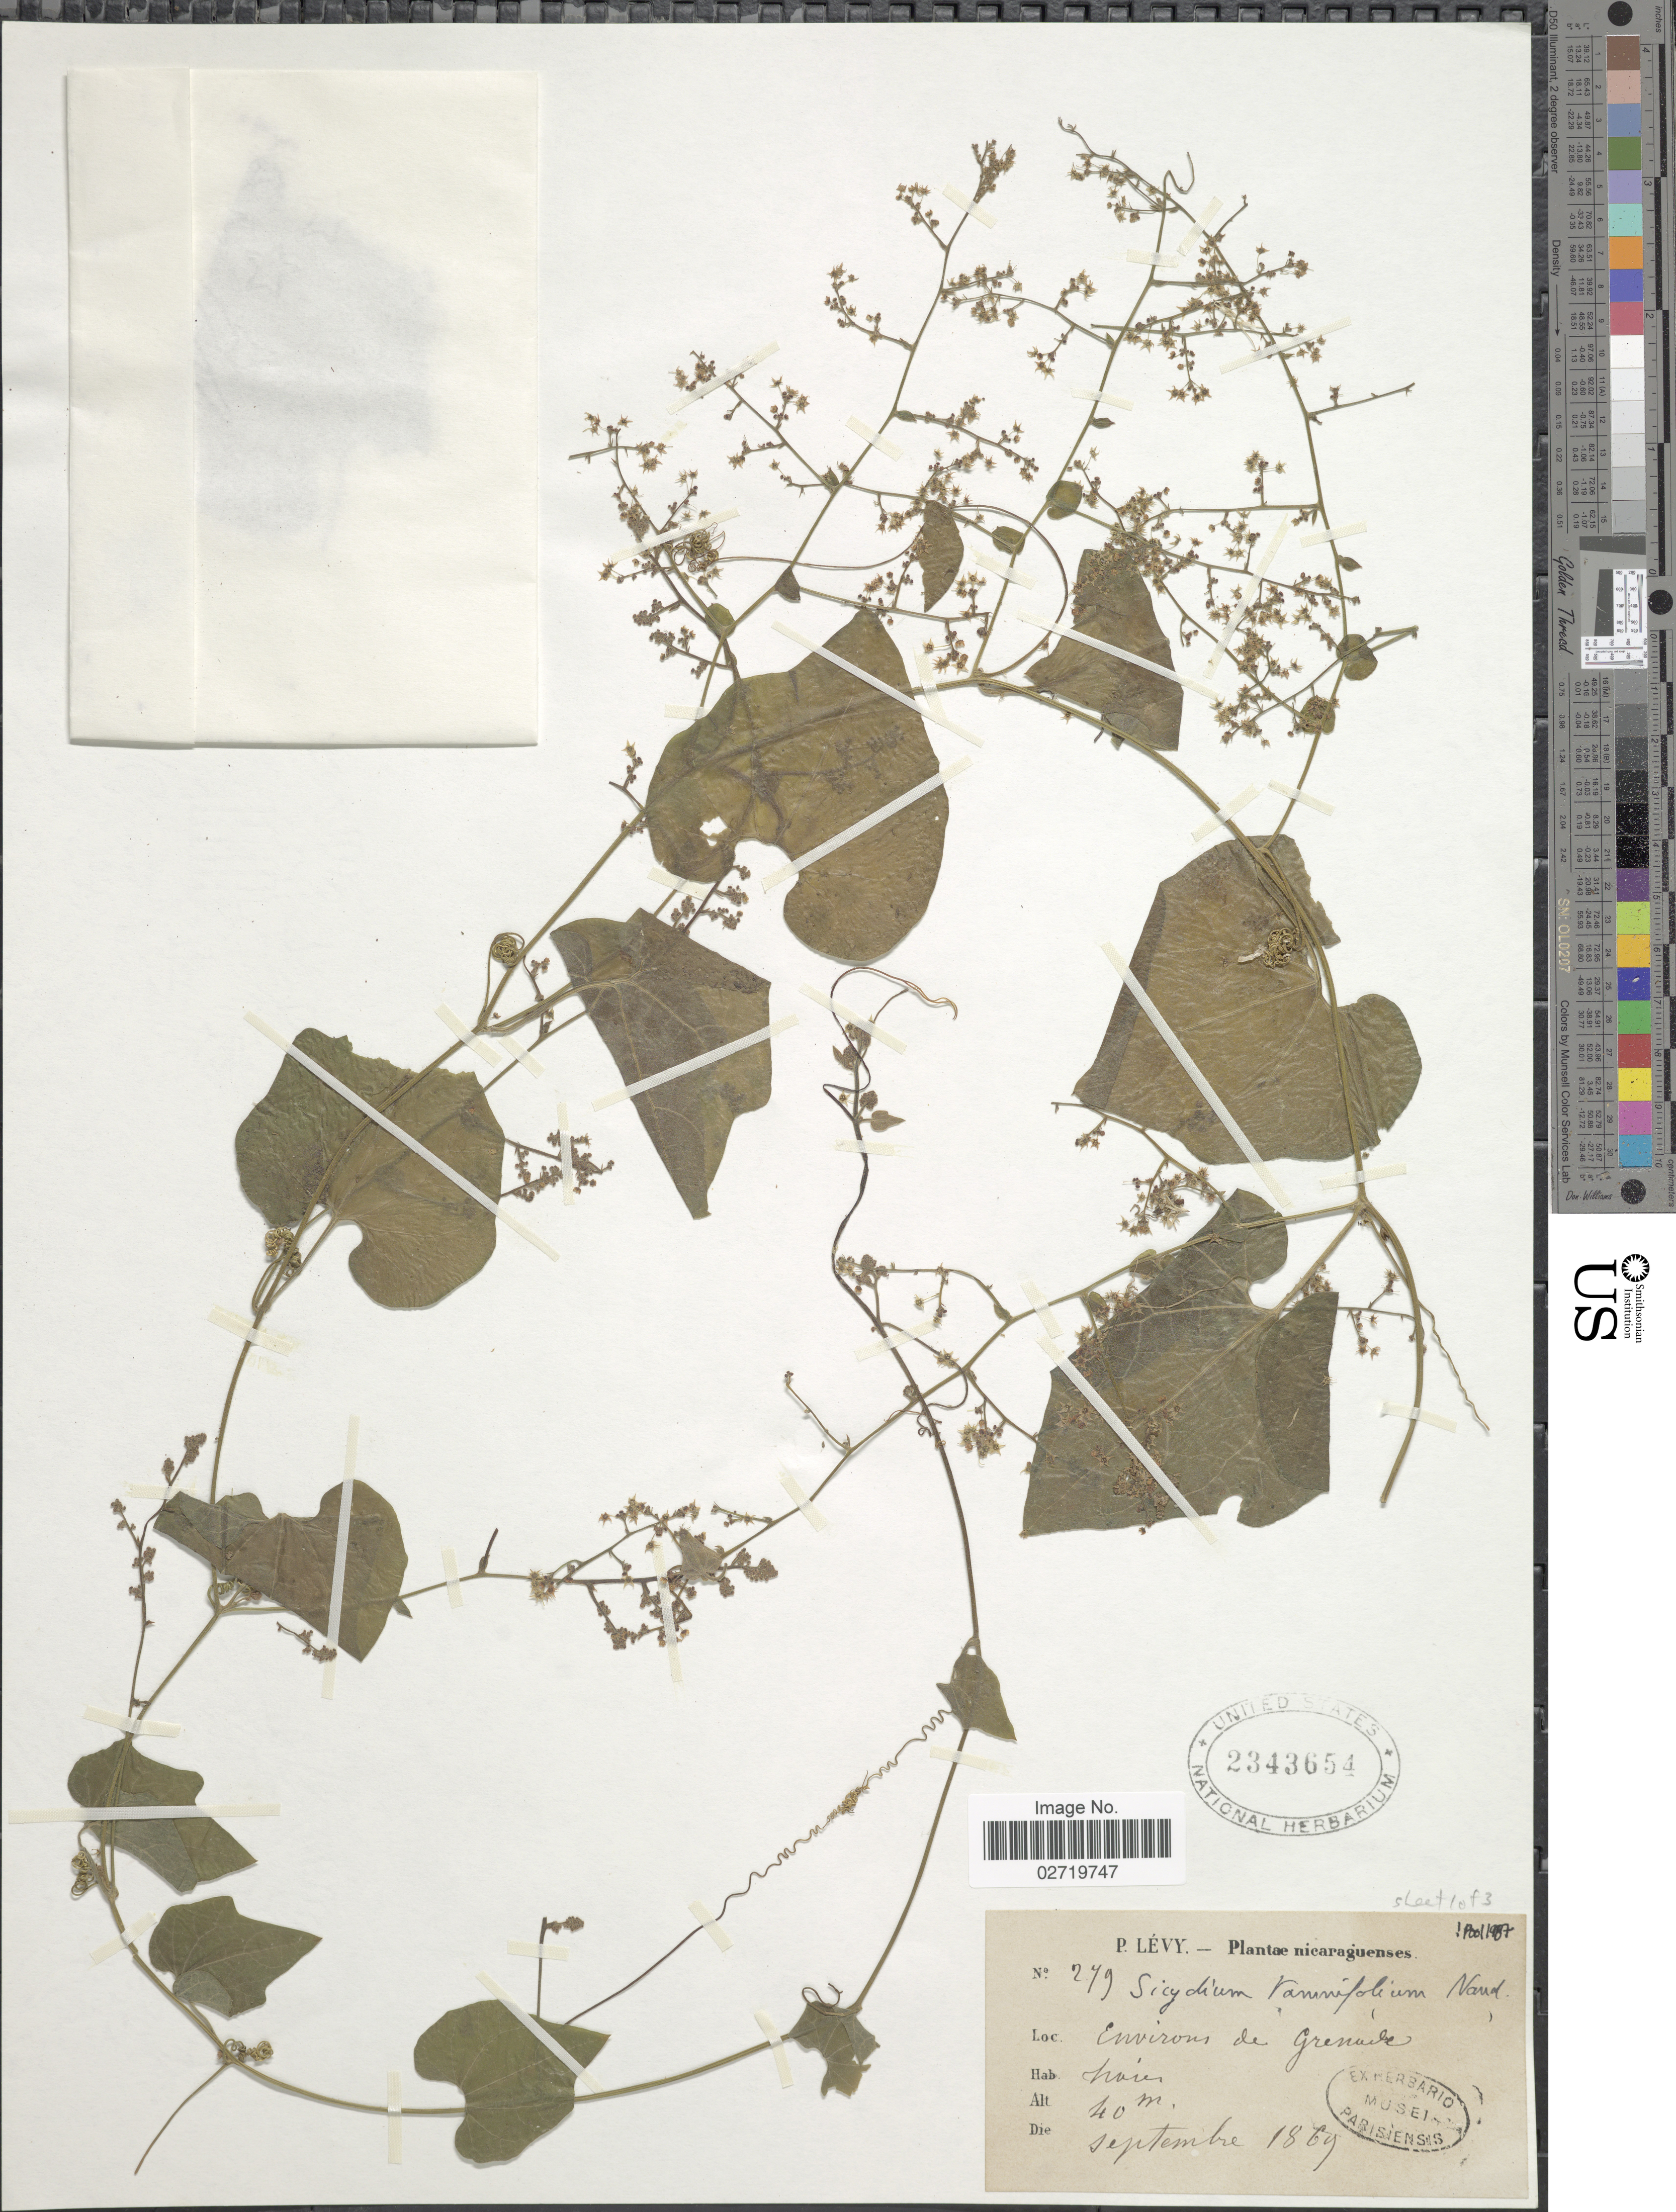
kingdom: Plantae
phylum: Tracheophyta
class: Magnoliopsida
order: Cucurbitales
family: Cucurbitaceae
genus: Sicydium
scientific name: Sicydium tamnifolium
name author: (Kunth) Cogn.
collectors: P. Lévy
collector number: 279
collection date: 1869-09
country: Nicaragua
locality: Environs de Grenade.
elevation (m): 40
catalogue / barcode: US 2343654